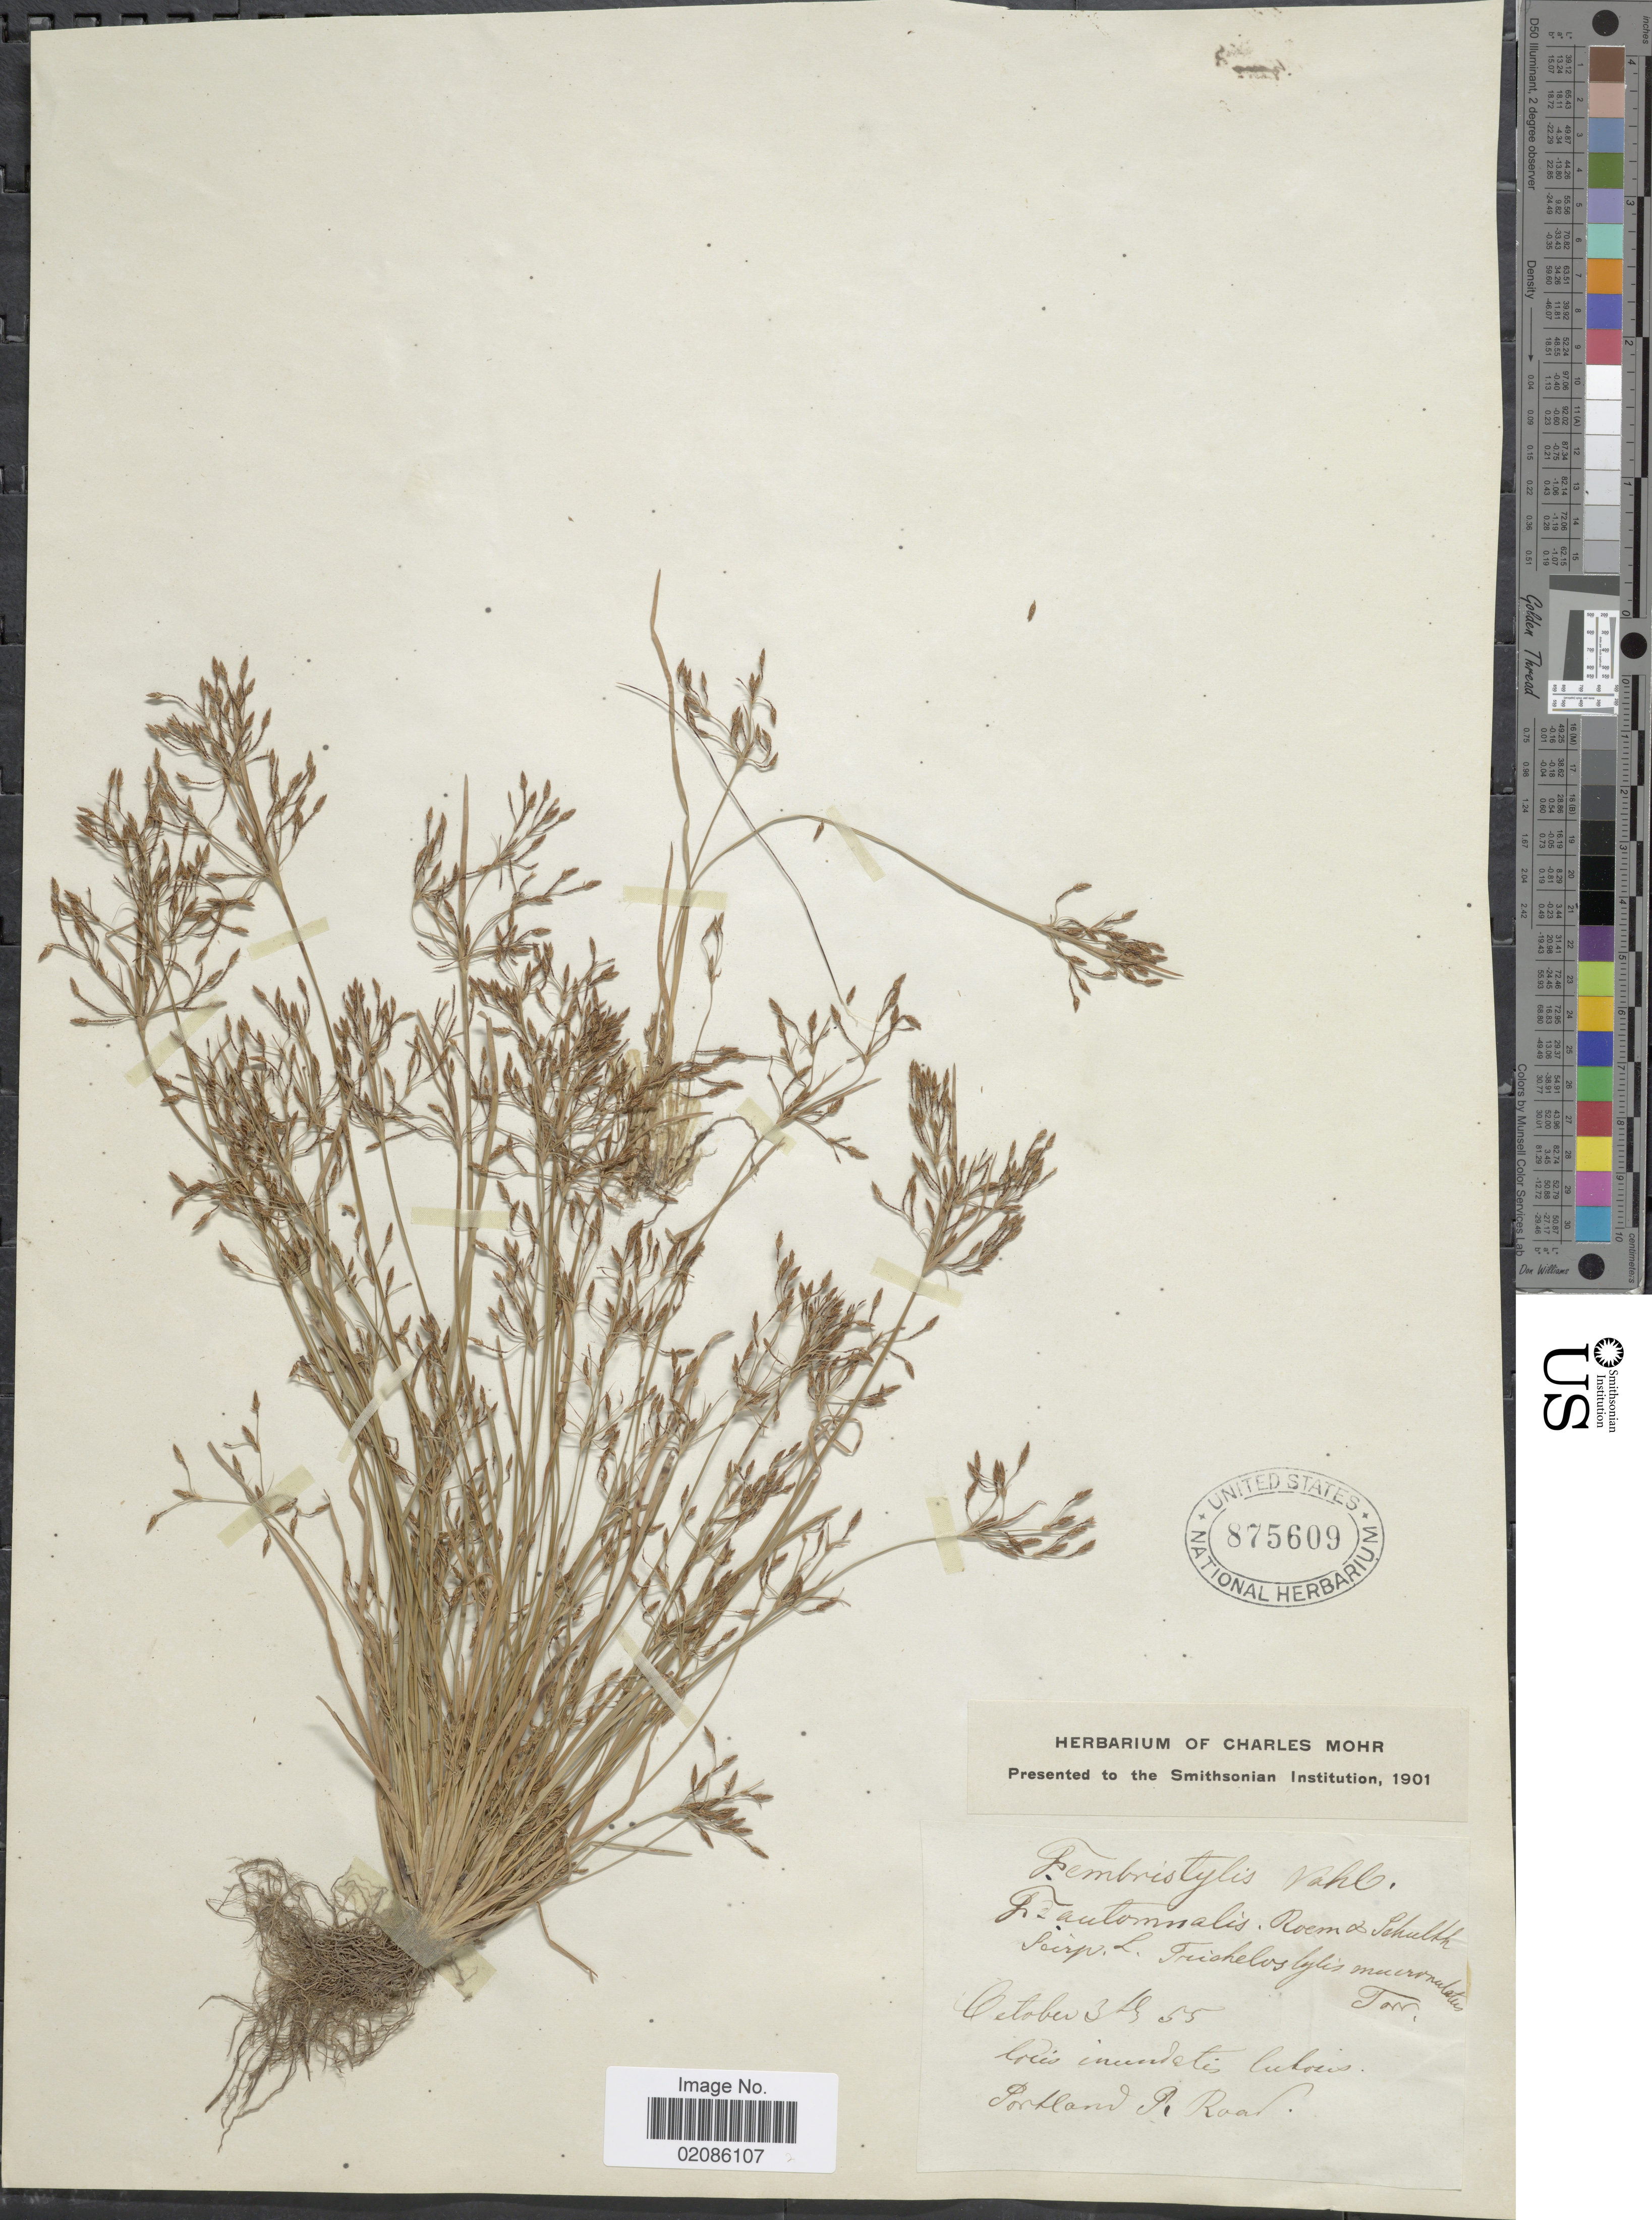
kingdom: Plantae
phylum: Tracheophyta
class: Liliopsida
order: Poales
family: Cyperaceae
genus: Fimbristylis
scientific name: Fimbristylis autumnalis (L.) Roem. & Schult.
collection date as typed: Transcribed d/m/y: 3/10/55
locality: Portland P. Road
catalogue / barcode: US 875609